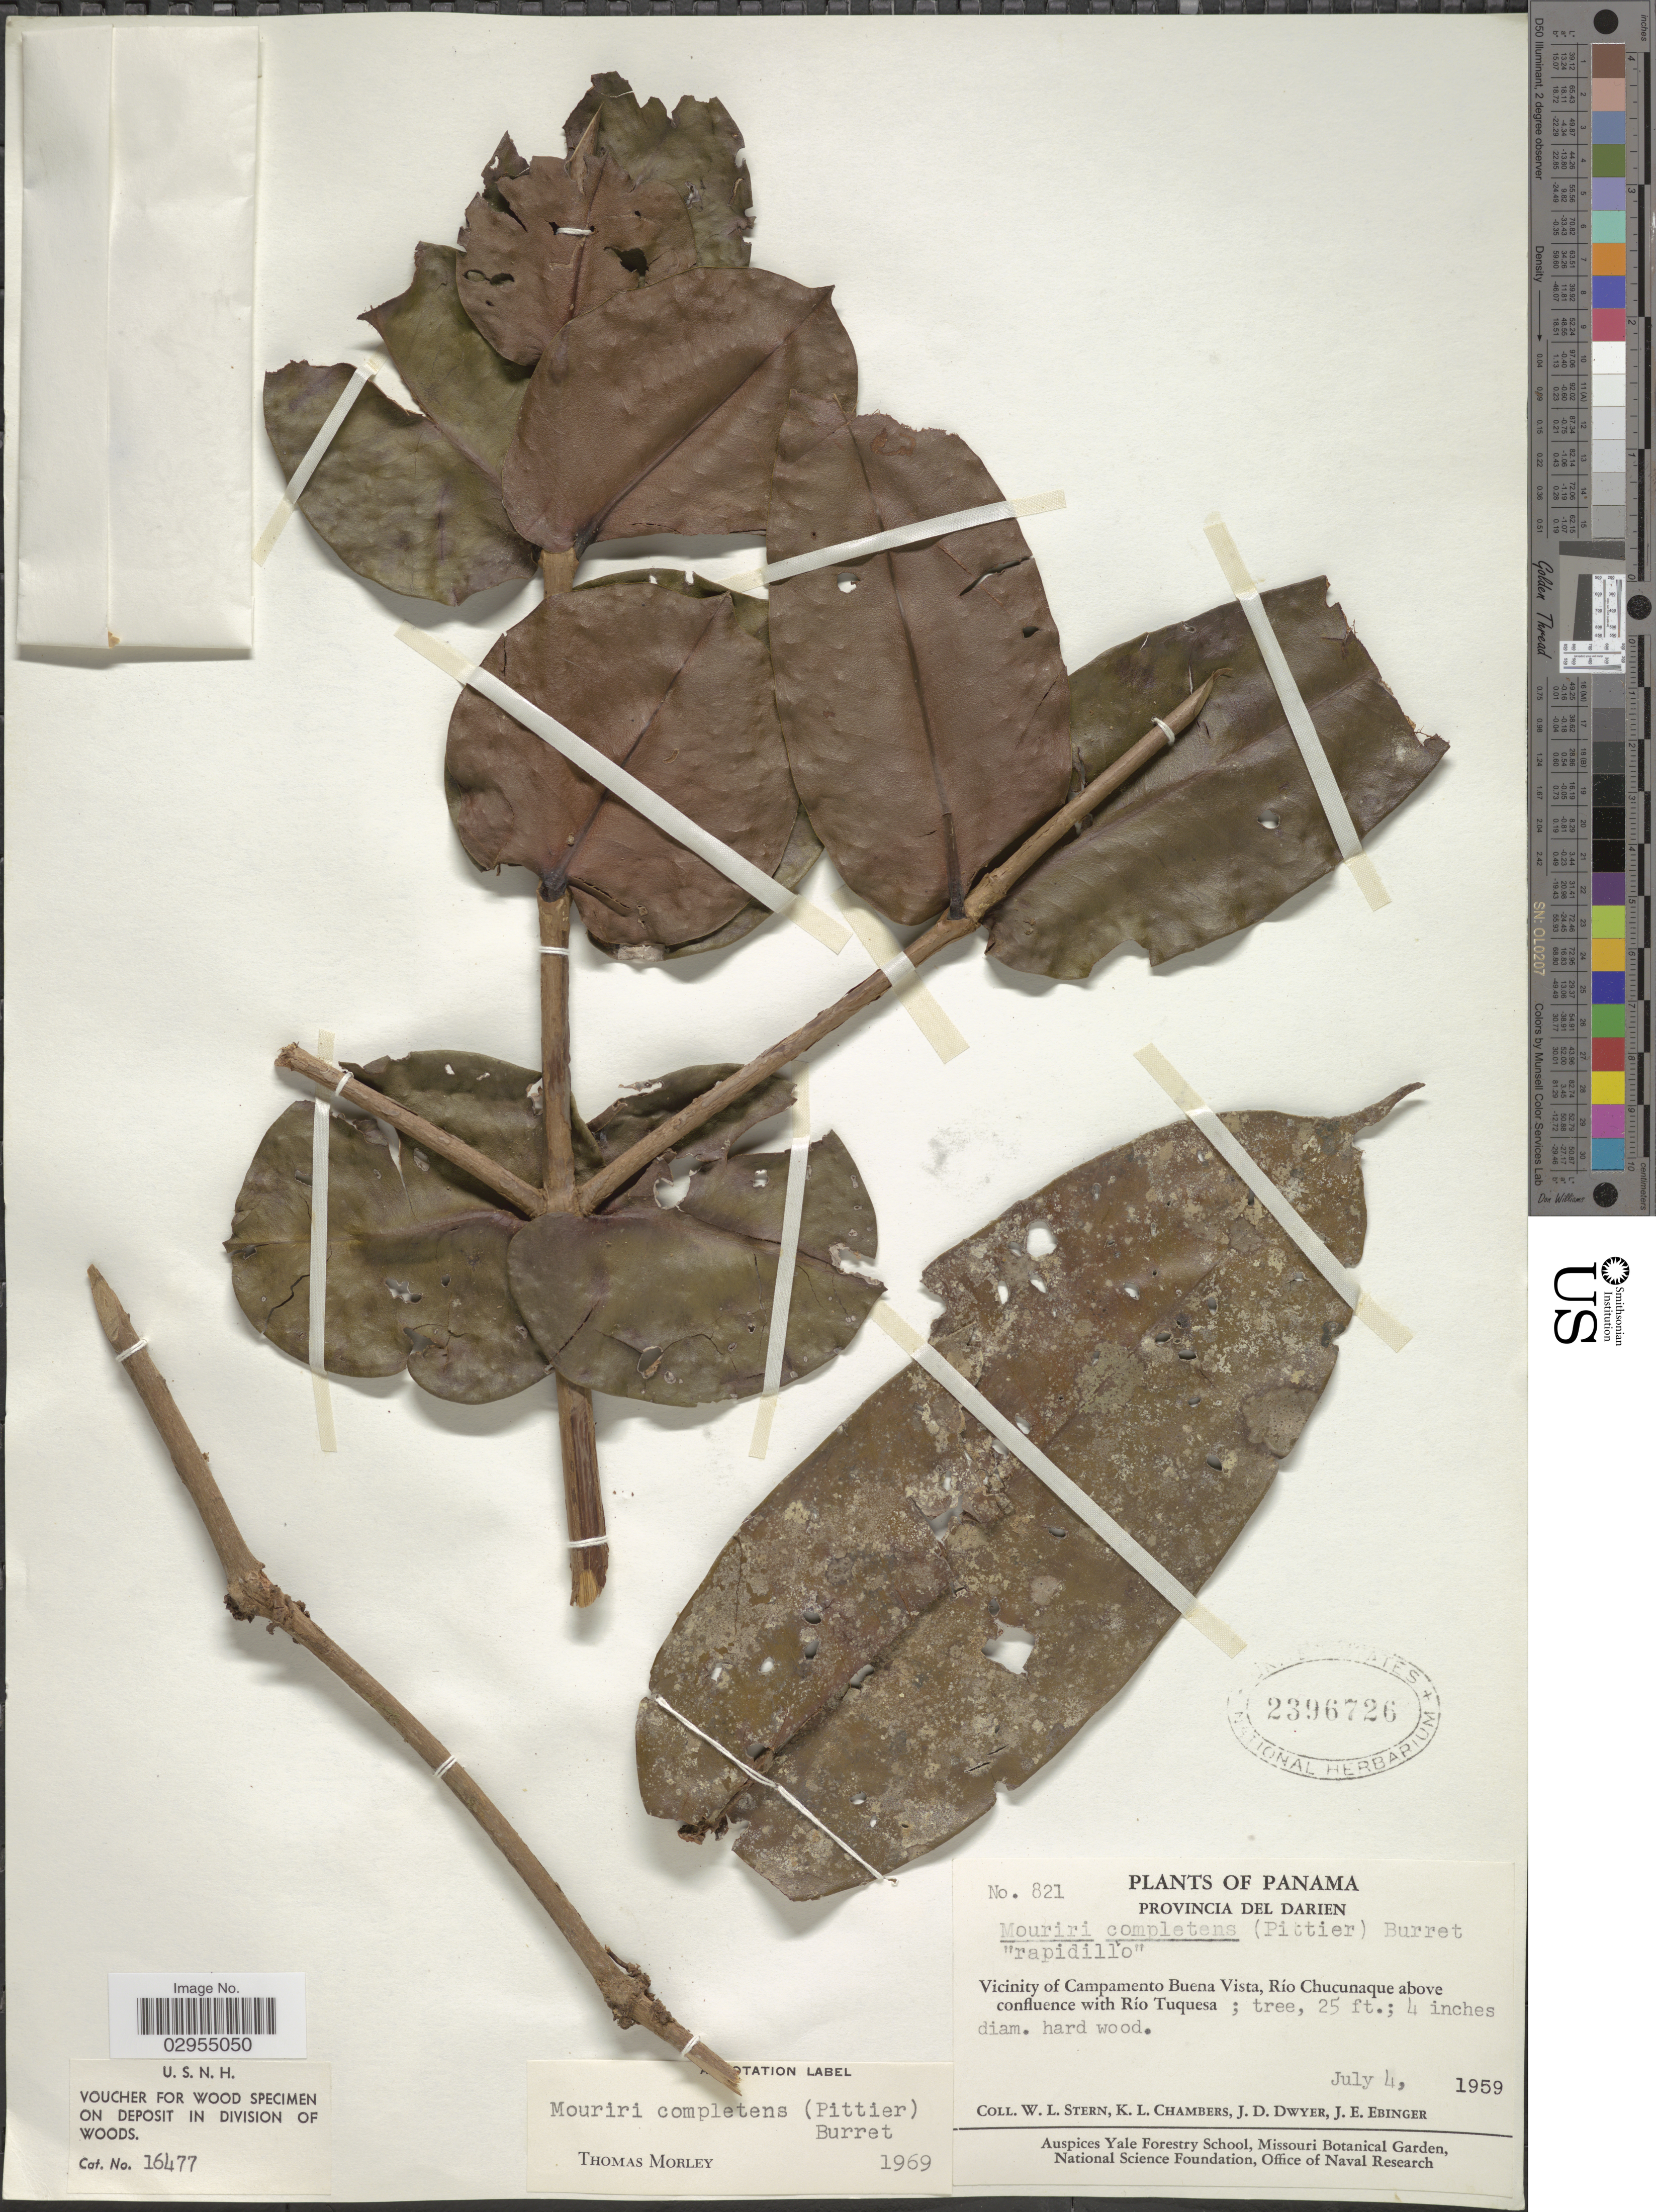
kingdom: Plantae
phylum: Tracheophyta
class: Magnoliopsida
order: Myrtales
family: Melastomataceae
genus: Mouriri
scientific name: Mouriri completens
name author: Burret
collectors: W. L. Stern, K. Chambers, J. D. Dwyer & J. Ebinger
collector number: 821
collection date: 1959-07-04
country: Panama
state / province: Darién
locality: Vicinity of Campamento Buena Vista, Río Chucunaque above confluence with Río Tuquesa.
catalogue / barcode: US 2396726